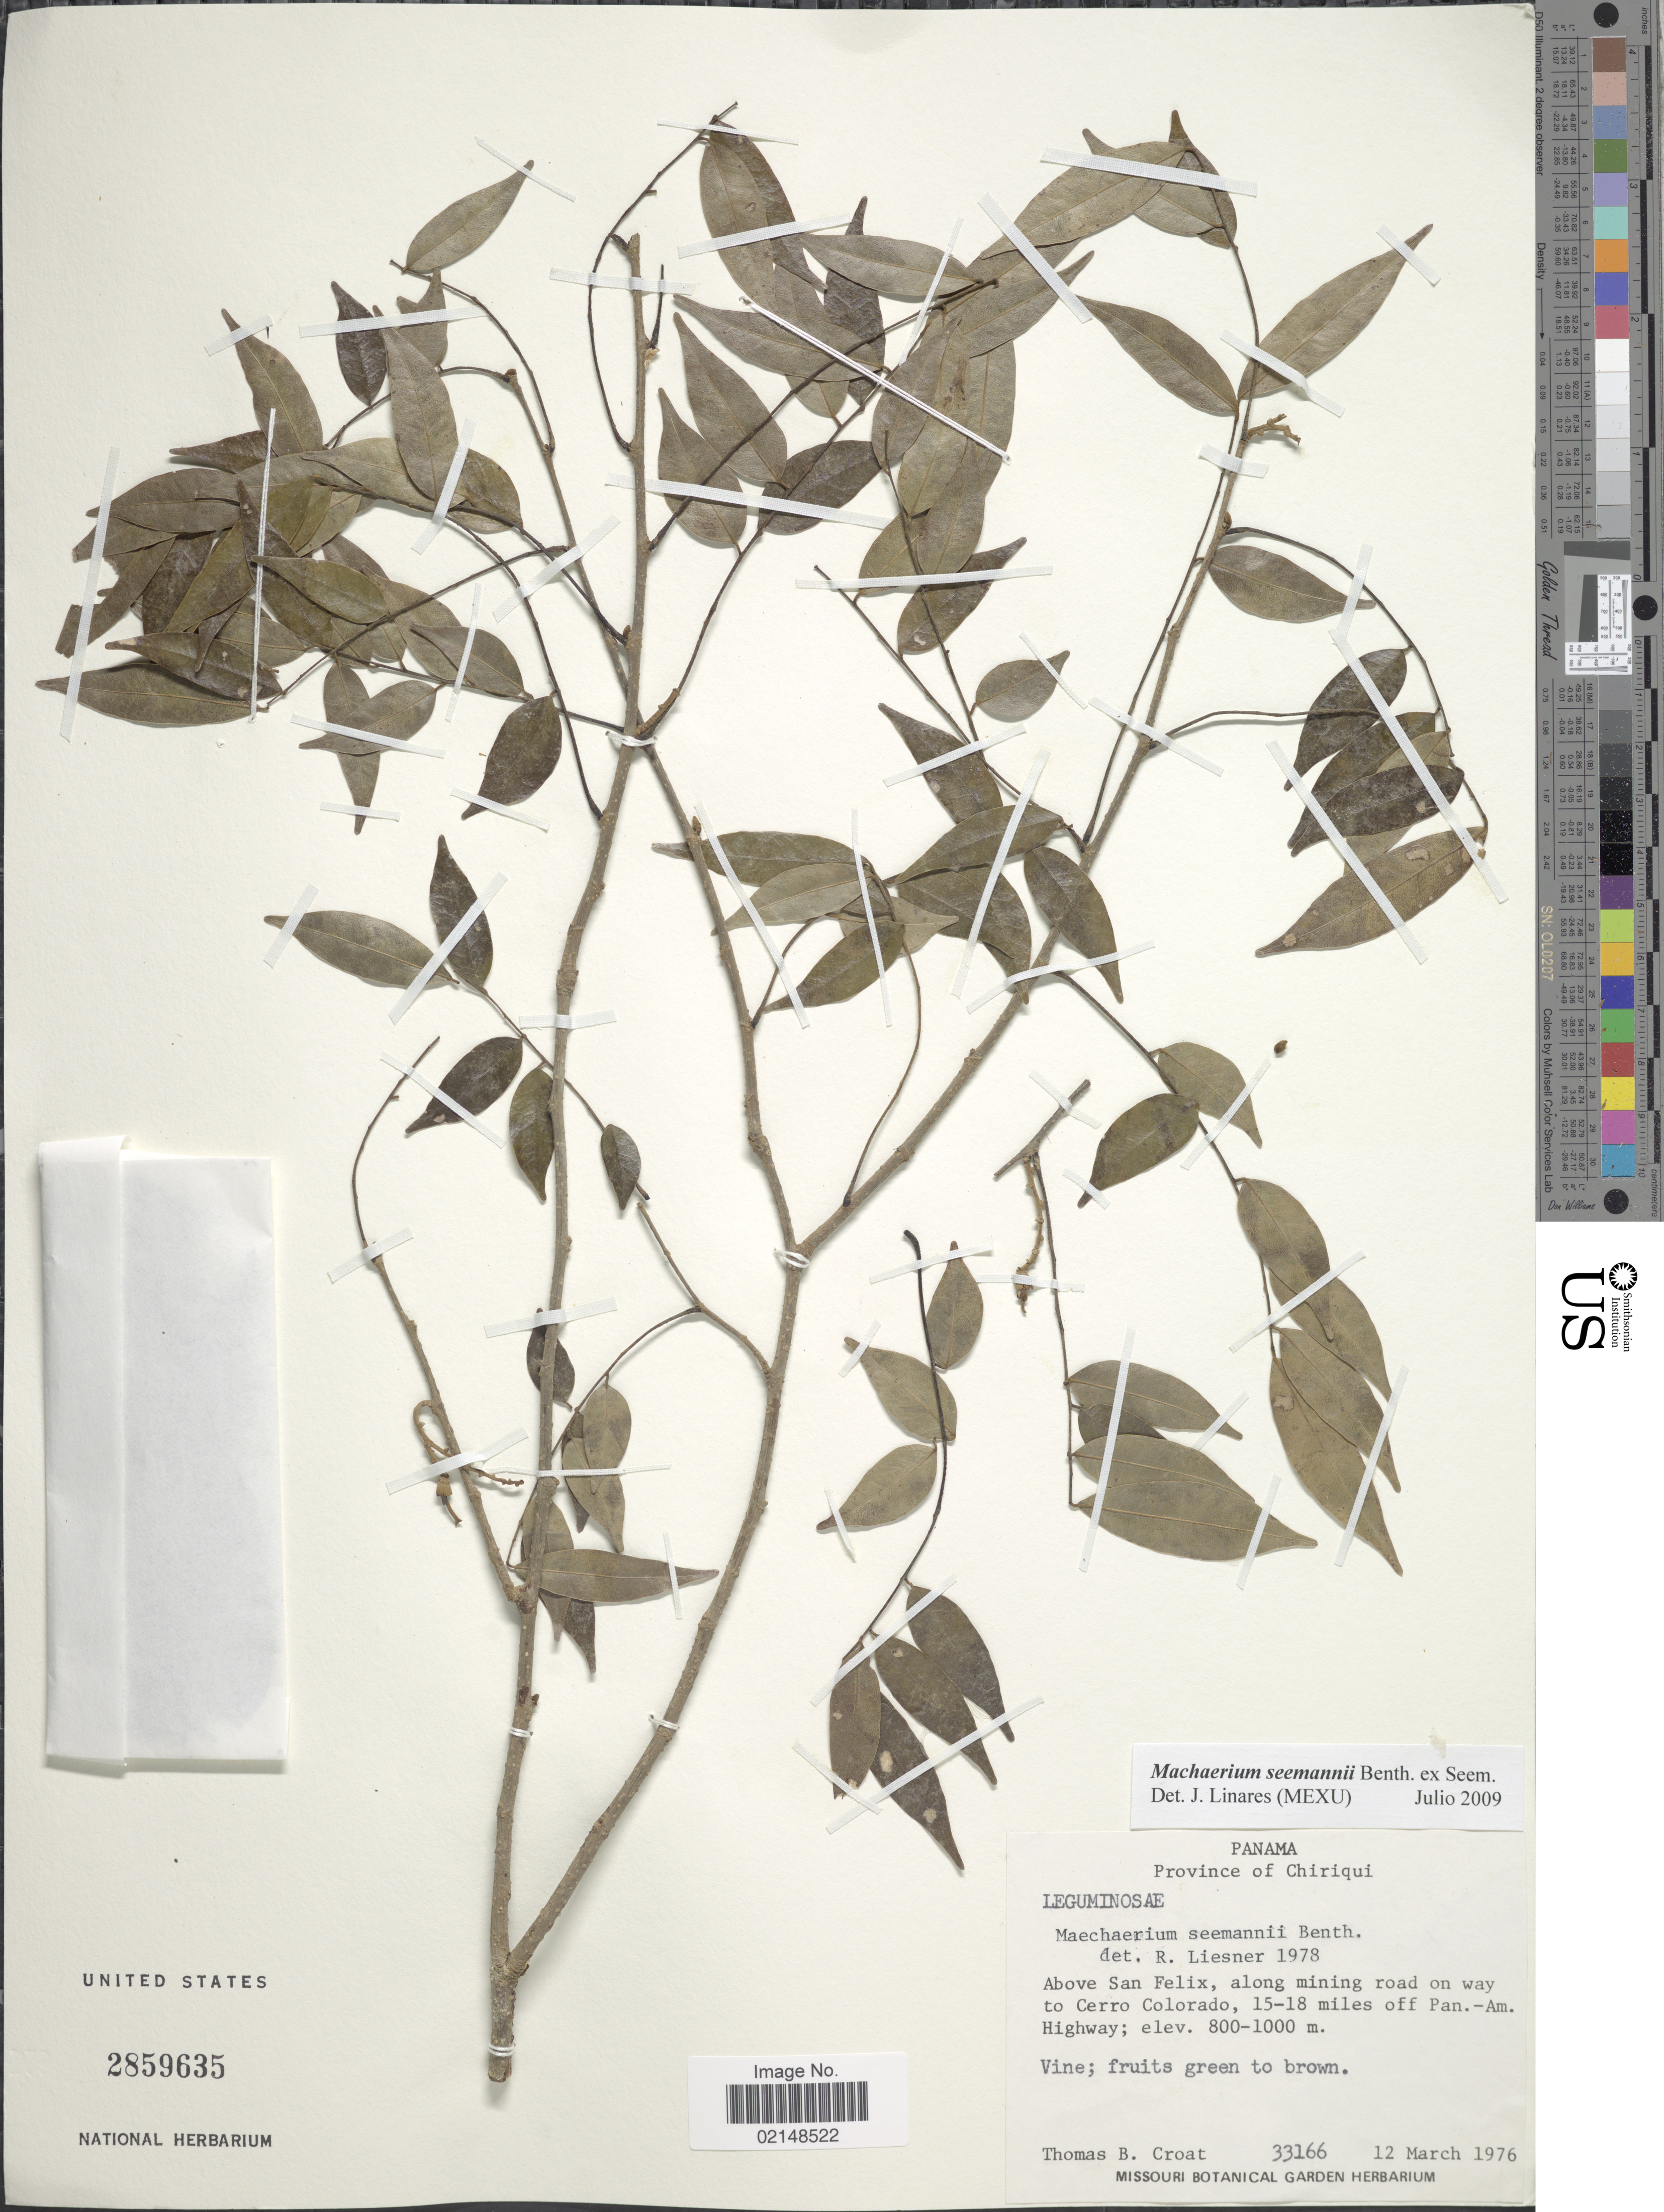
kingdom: Plantae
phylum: Tracheophyta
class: Magnoliopsida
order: Fabales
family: Fabaceae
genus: Machaerium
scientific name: Machaerium seemanni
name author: Benth. in Seem.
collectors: T. B. Croat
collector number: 33166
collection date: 1976-03-12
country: Panama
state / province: Chiriqui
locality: Panama, Province of Chiriqui, Above San Felix, along mining road on way to Cerro Colorado. 15-18 miles off Pan.-Am. Highway.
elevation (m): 800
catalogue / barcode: US 28598635